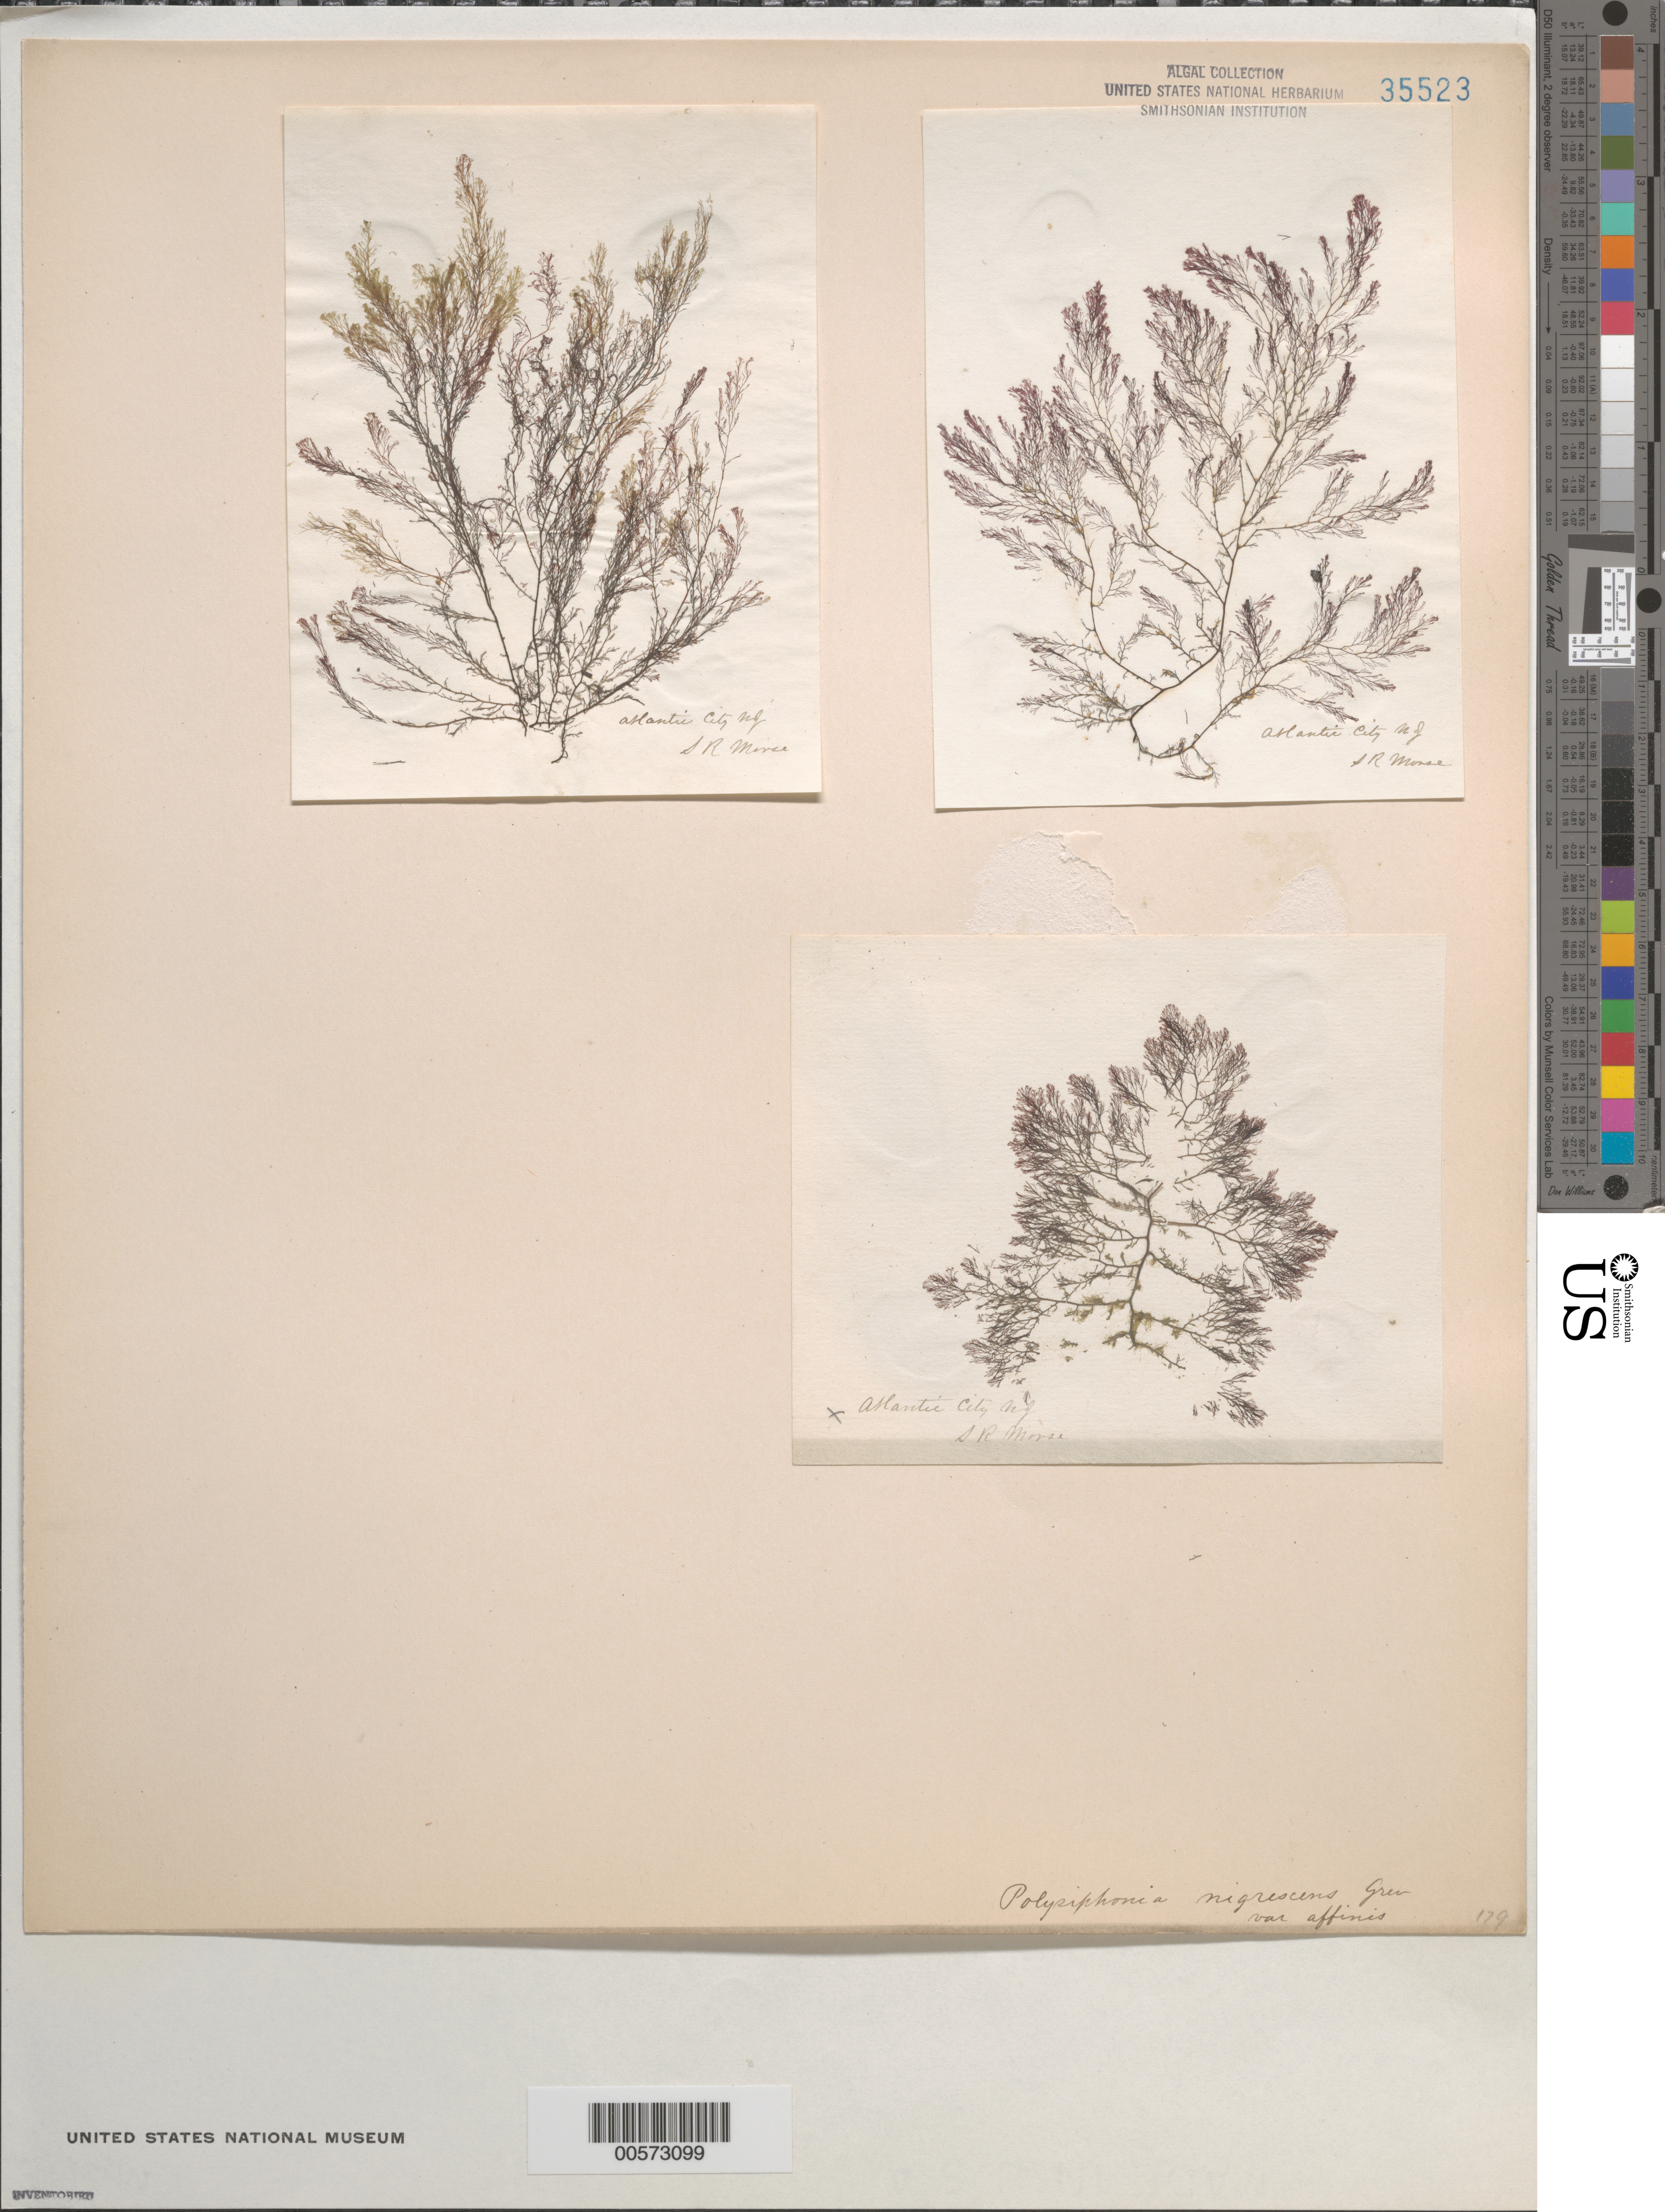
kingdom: Plantae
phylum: Rhodophyta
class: Florideophyceae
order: Ceramiales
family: Rhodomelaceae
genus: Vertebrata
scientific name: Vertebrata fucoides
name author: (Hudson) Kuntze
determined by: Algae name updating Project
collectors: S. Morse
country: United States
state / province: New Jersey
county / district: Atlantic County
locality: Atlantic City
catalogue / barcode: US 35523